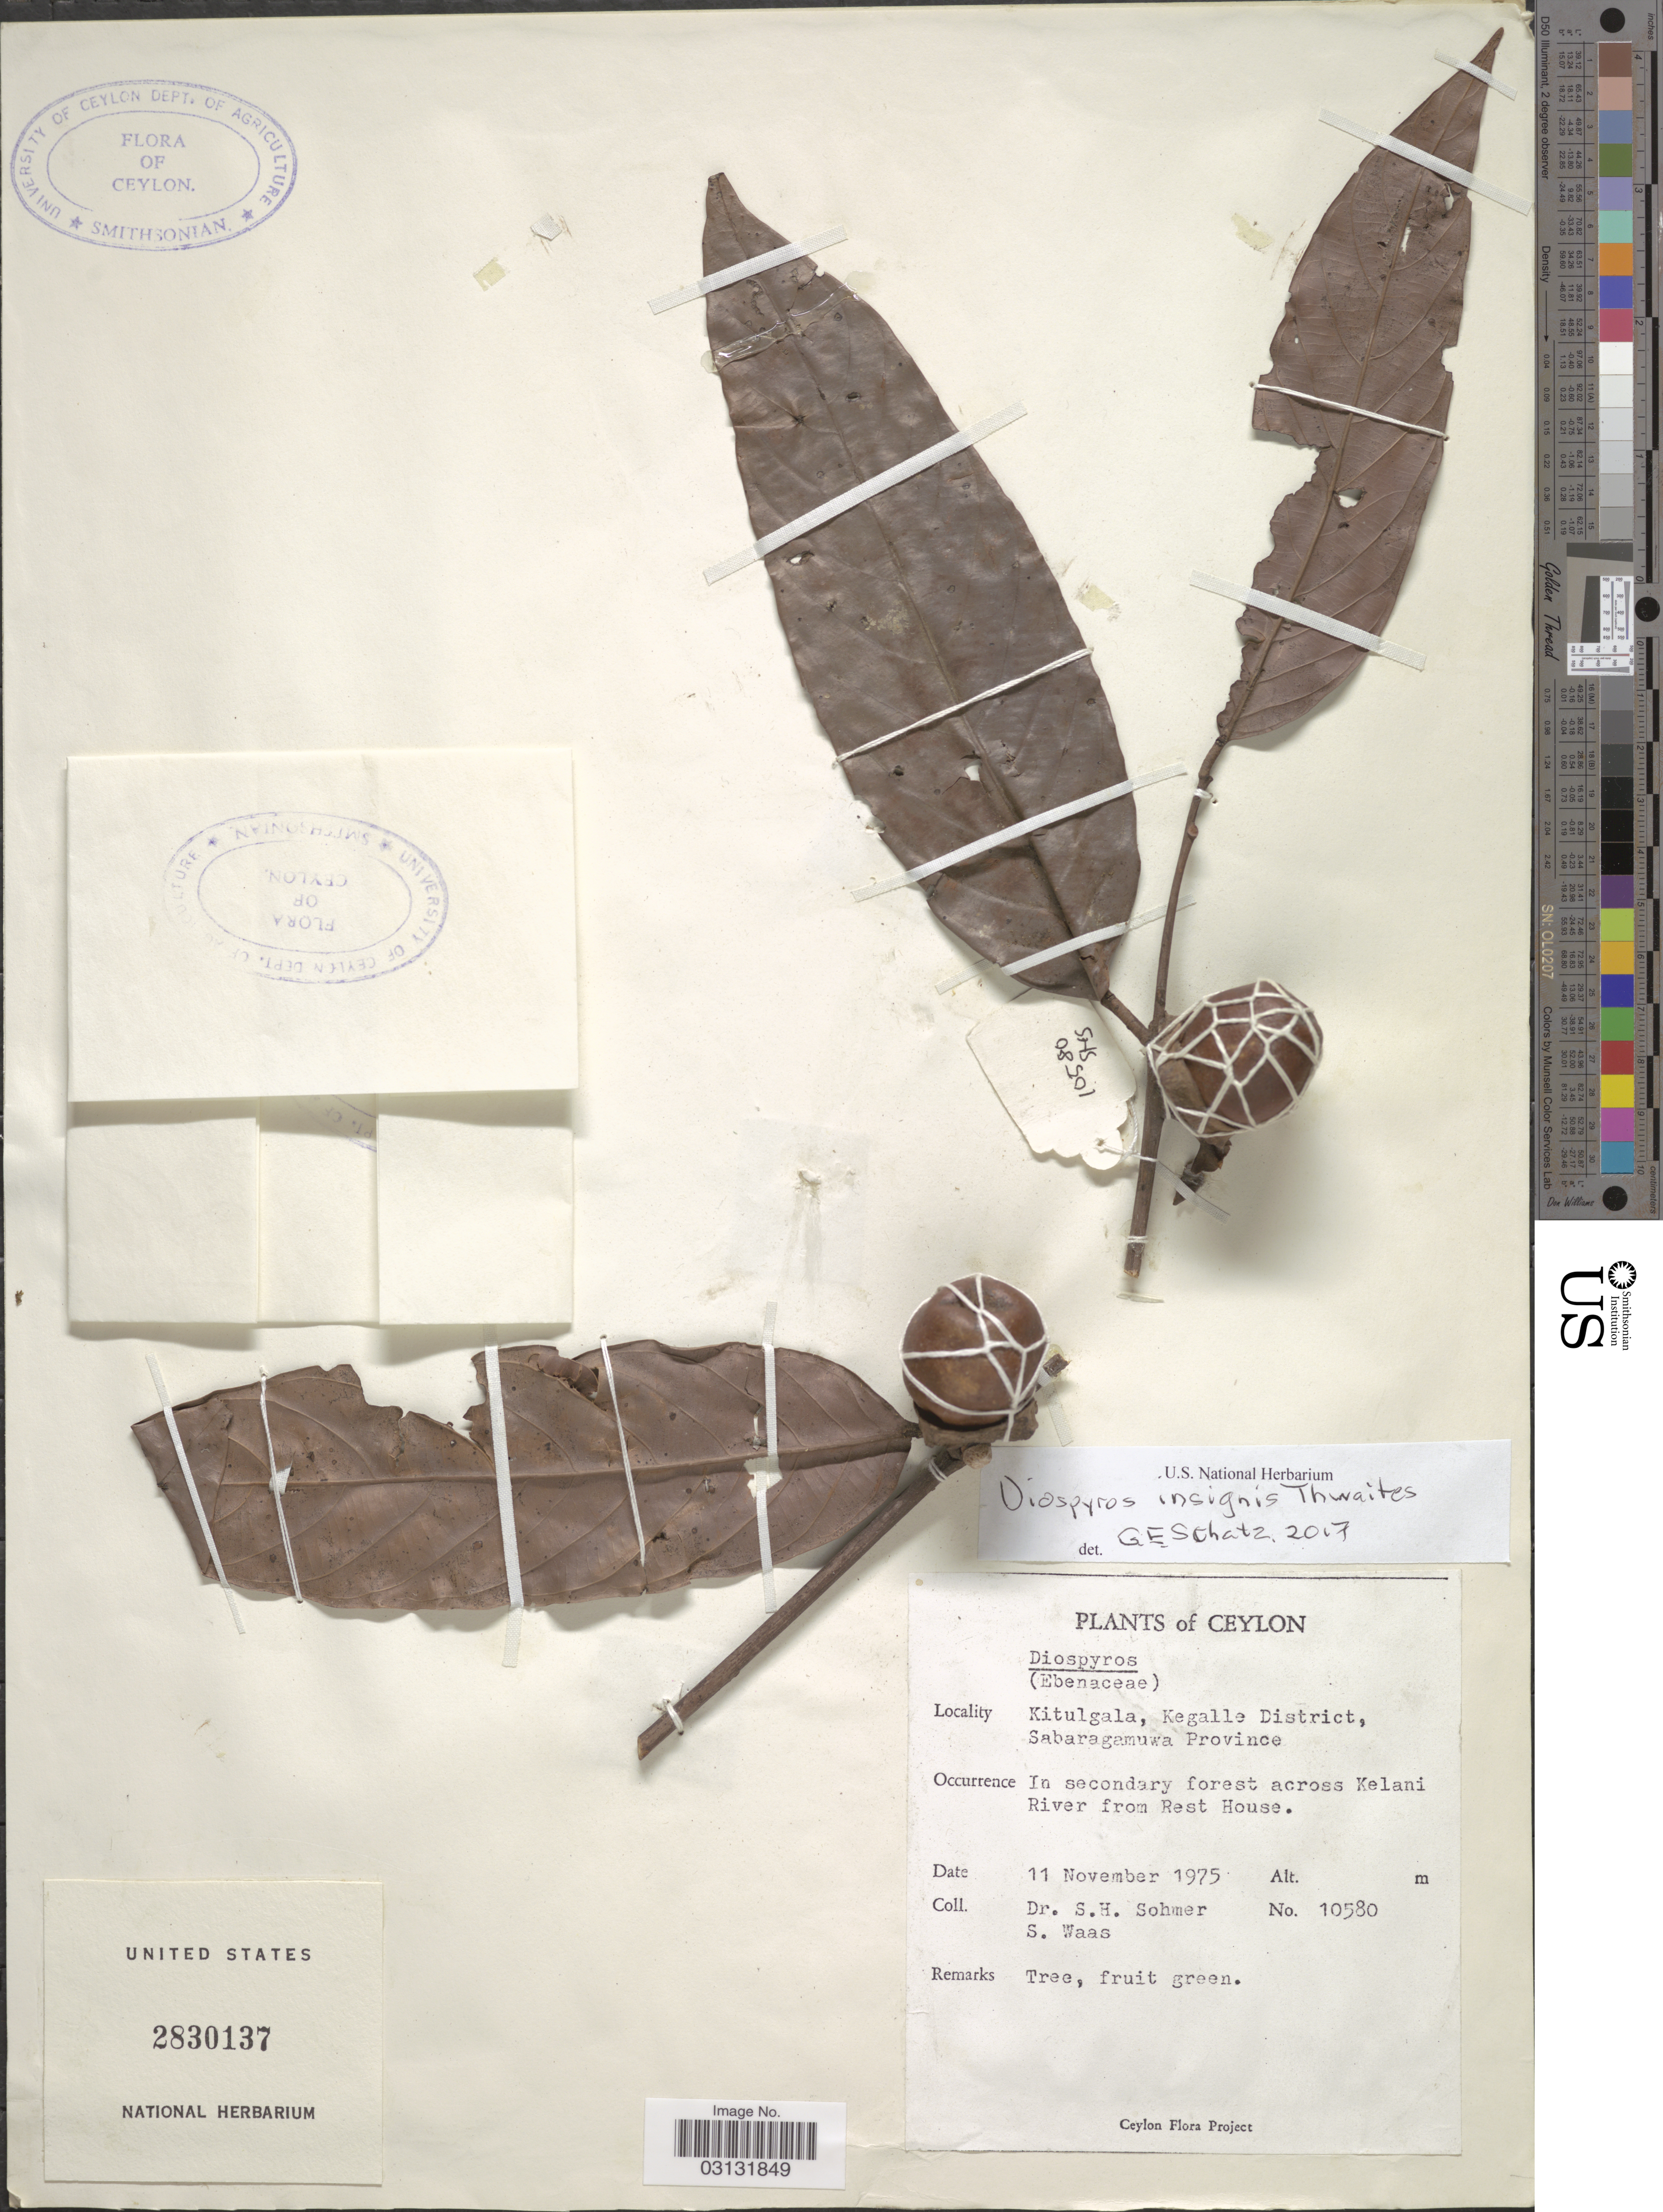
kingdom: Plantae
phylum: Tracheophyta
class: Magnoliopsida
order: Ericales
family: Ebenaceae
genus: Diospyros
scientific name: Diospyros insignis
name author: Thwaites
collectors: S. H. Sohmer & S. Waas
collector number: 10580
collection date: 1975-11-11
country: Sri Lanka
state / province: Sabaragamuwa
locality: Ceylon. Kitulgala, Kegalle District, Sabaragamuwa Province. Across Kelani River from Rest House.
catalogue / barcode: US 2830137